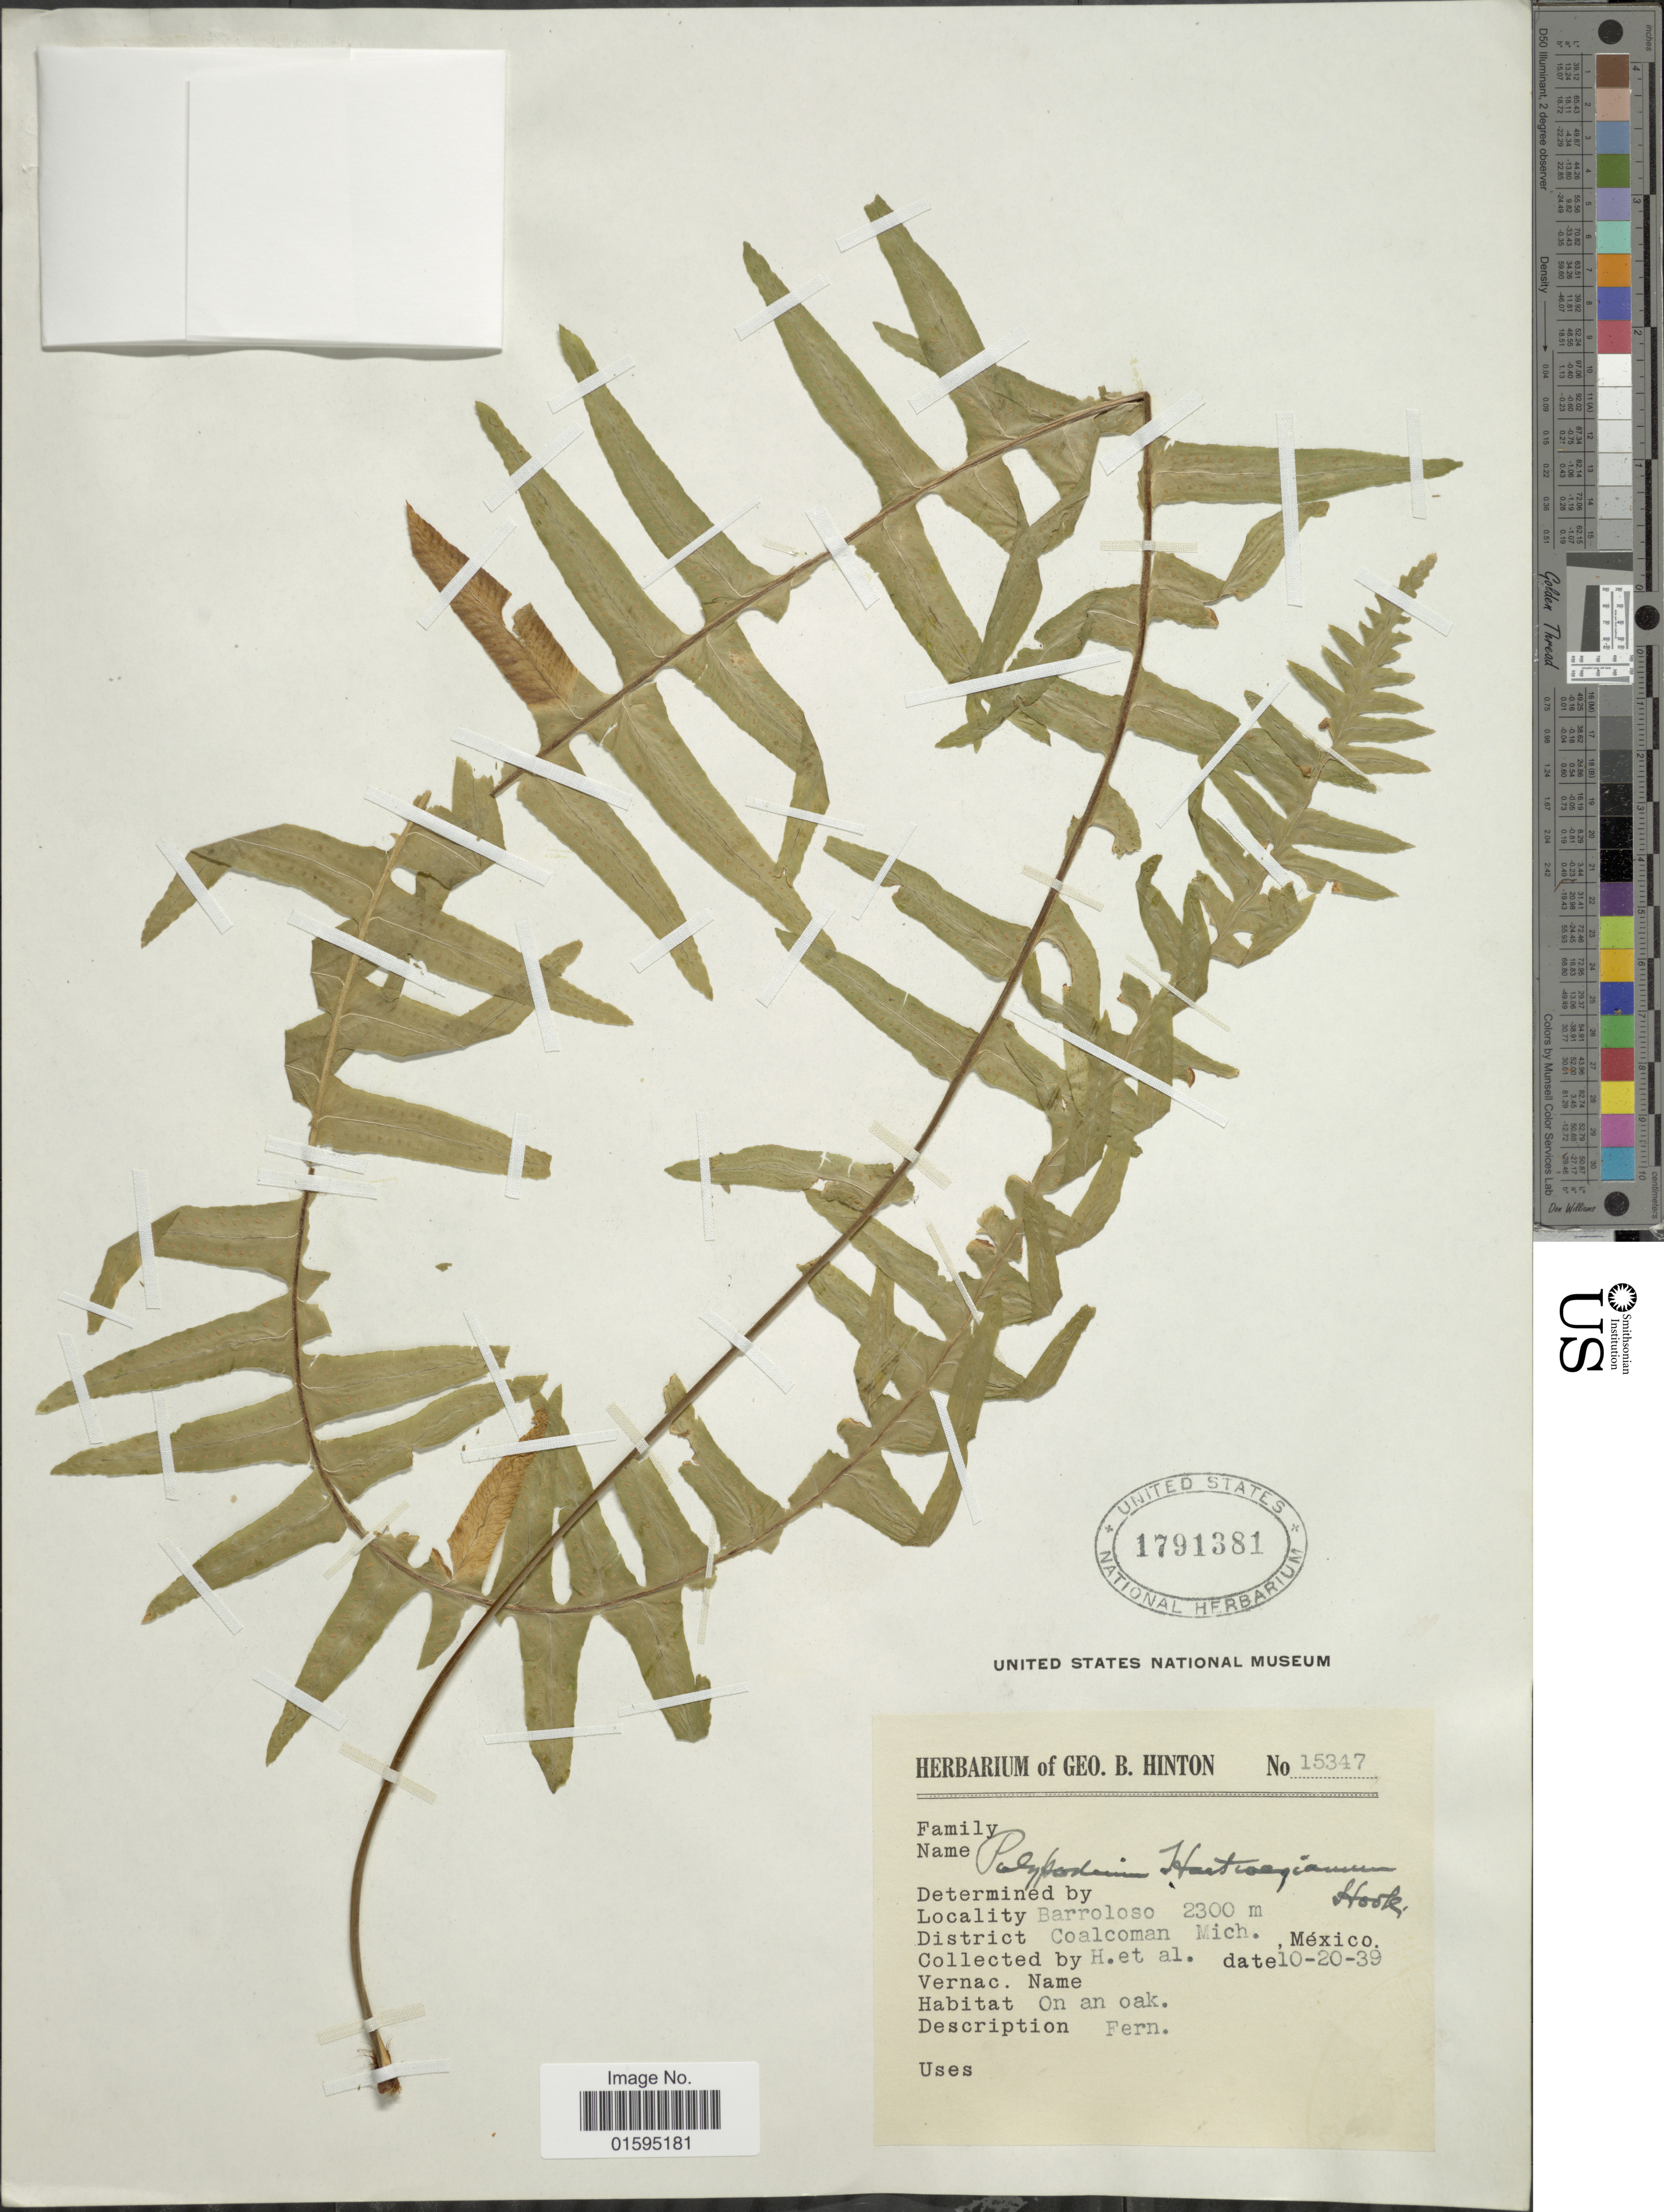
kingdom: Plantae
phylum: Tracheophyta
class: Polypodiopsida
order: Polypodiales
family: Polypodiaceae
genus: Polypodium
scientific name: Polypodium hartwegianum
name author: Hook.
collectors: G. B. Hinton & et al.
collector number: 15347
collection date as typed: Transcribed d/m/y: 20/10/39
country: Mexico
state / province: Michoacán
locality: Barroloso, District Coalcoman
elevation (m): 2300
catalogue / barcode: US 1791381